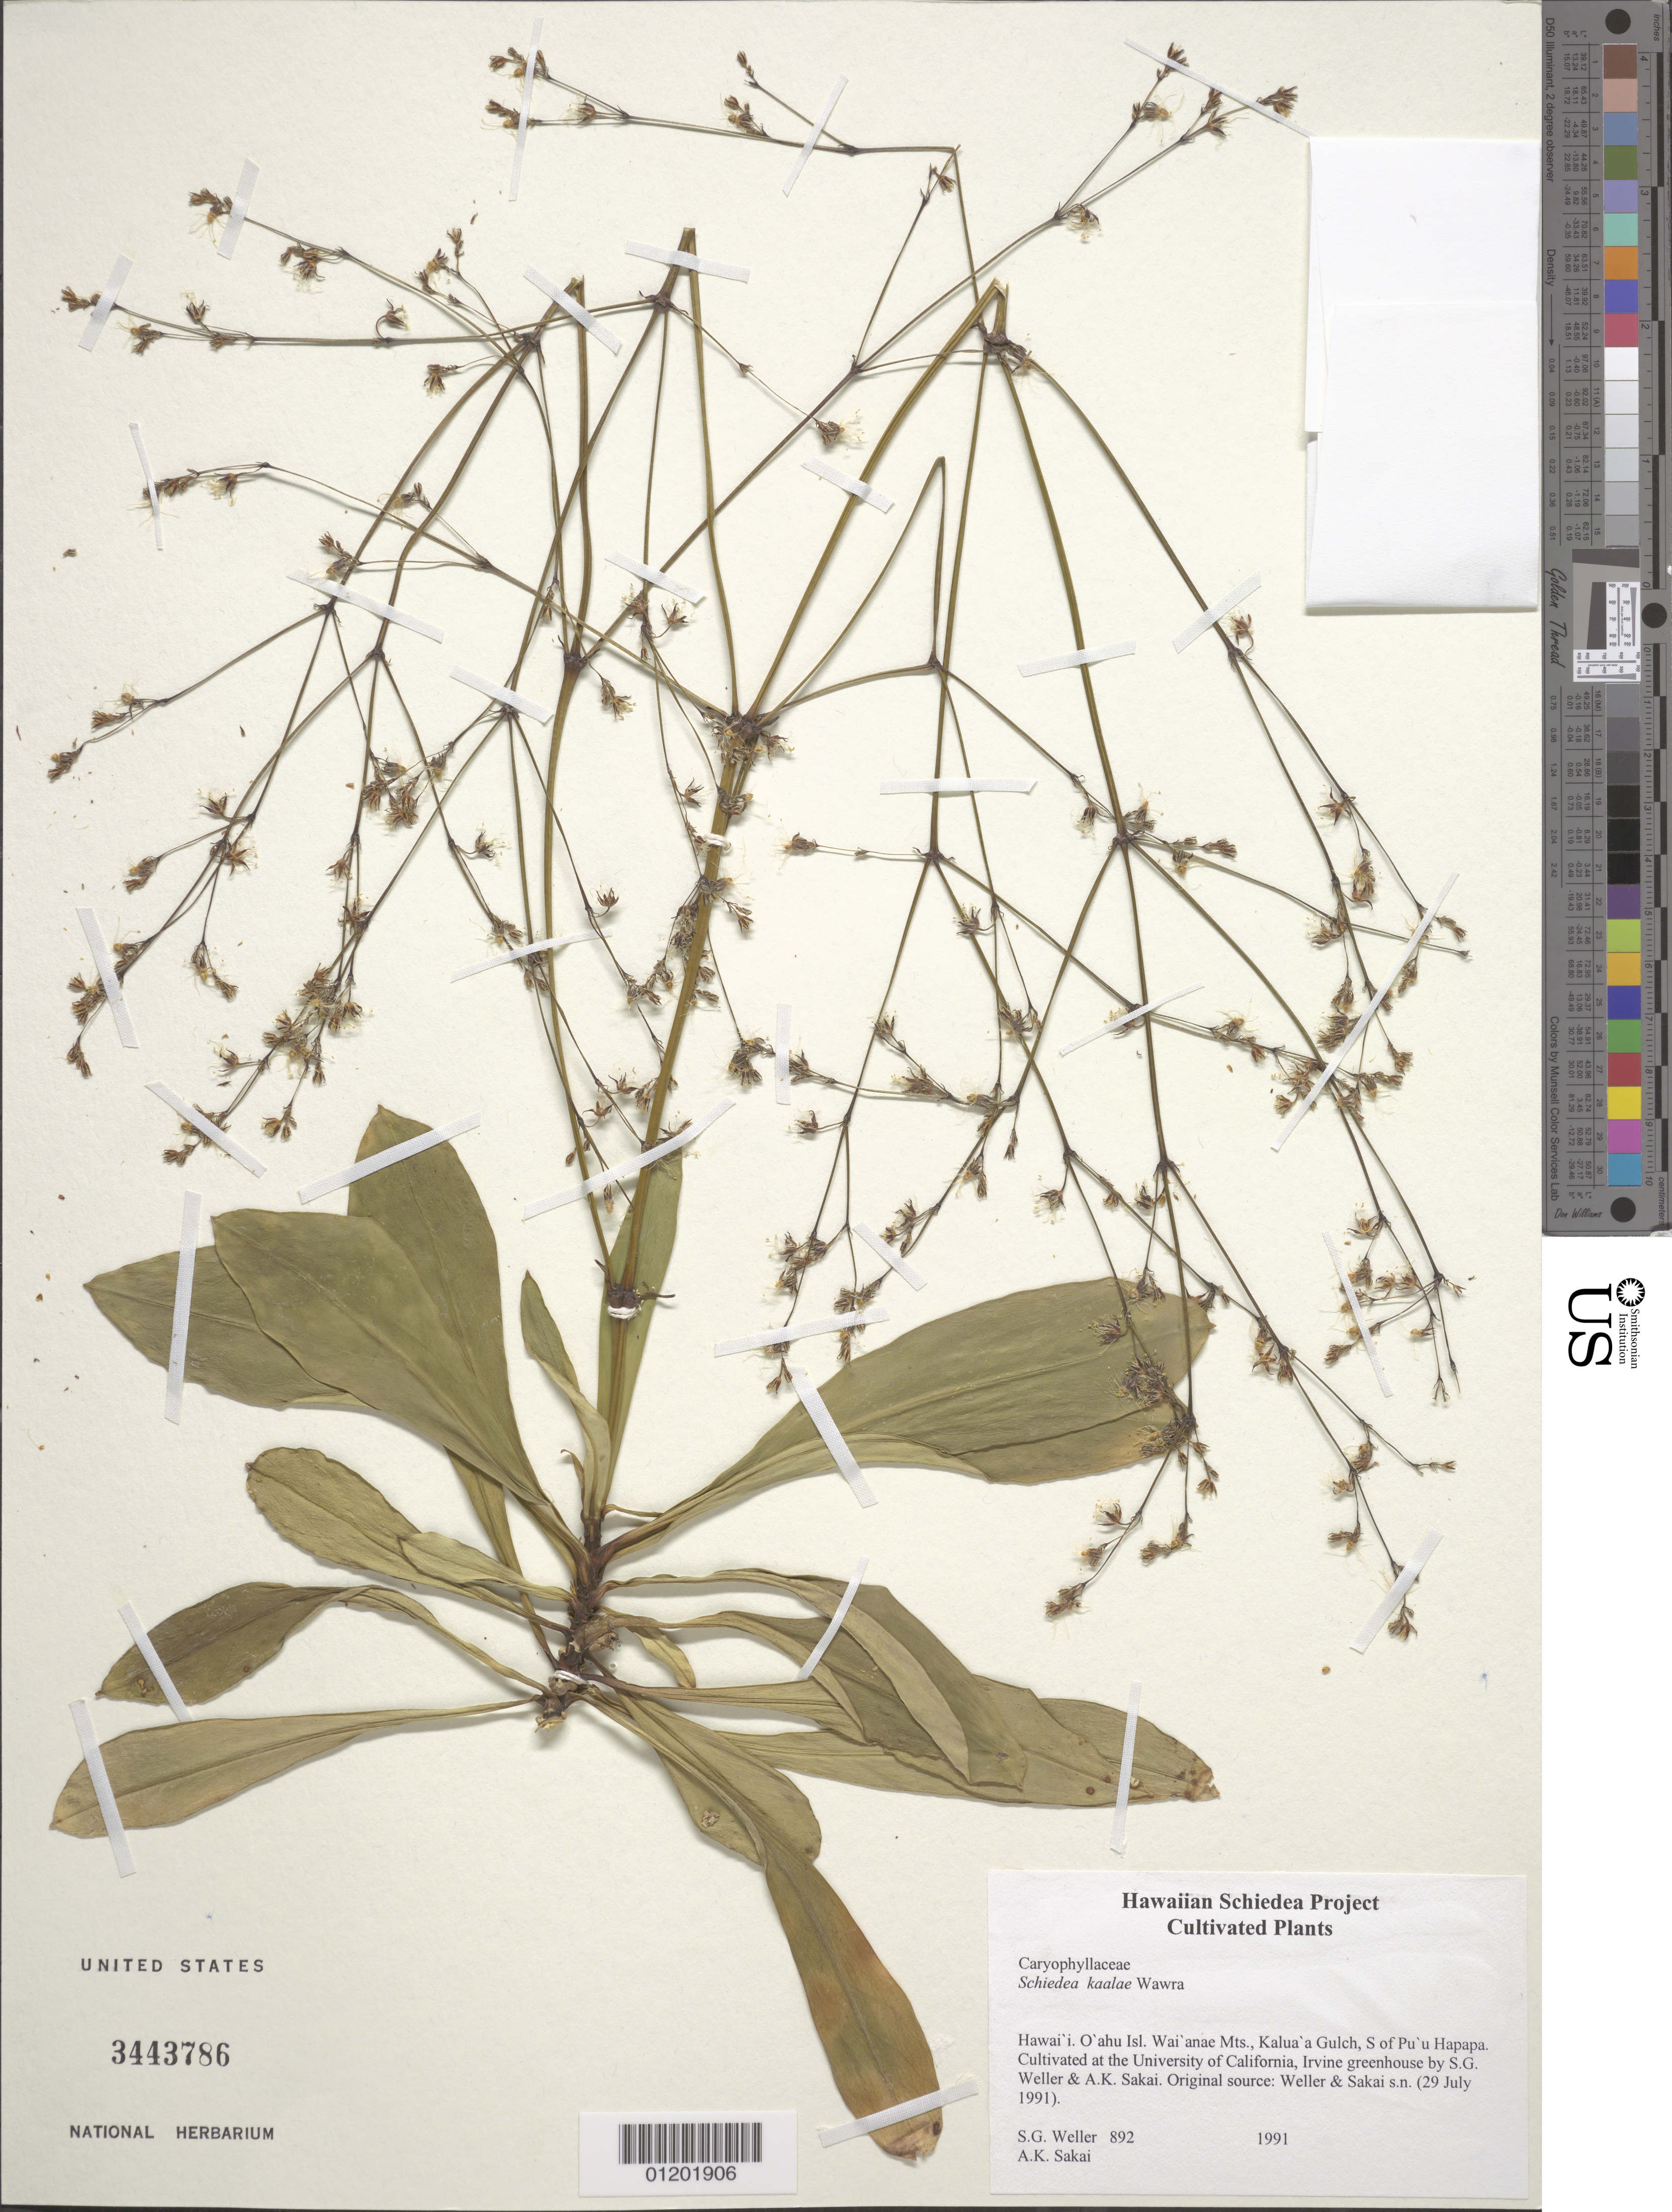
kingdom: Plantae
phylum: Tracheophyta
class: Magnoliopsida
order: Caryophyllales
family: Caryophyllaceae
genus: Schiedea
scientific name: Schiedea kaalae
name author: Wawra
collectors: S. G. Weller & A. Sakai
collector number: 892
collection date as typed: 1991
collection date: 1991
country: United States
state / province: California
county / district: Orange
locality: University of California, Irvine greenhouse.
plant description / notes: Cultivated at the University of California, Irvine greenhouse by S.G. Weller & A.K. Sakai. Original source: from seeds collected by Weller & Sakai on 29 July 1991, O'ahu, Wai'anae Mts., Kalua'a Gulch, S of Pu'u Hapapa.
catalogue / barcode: US 3443786